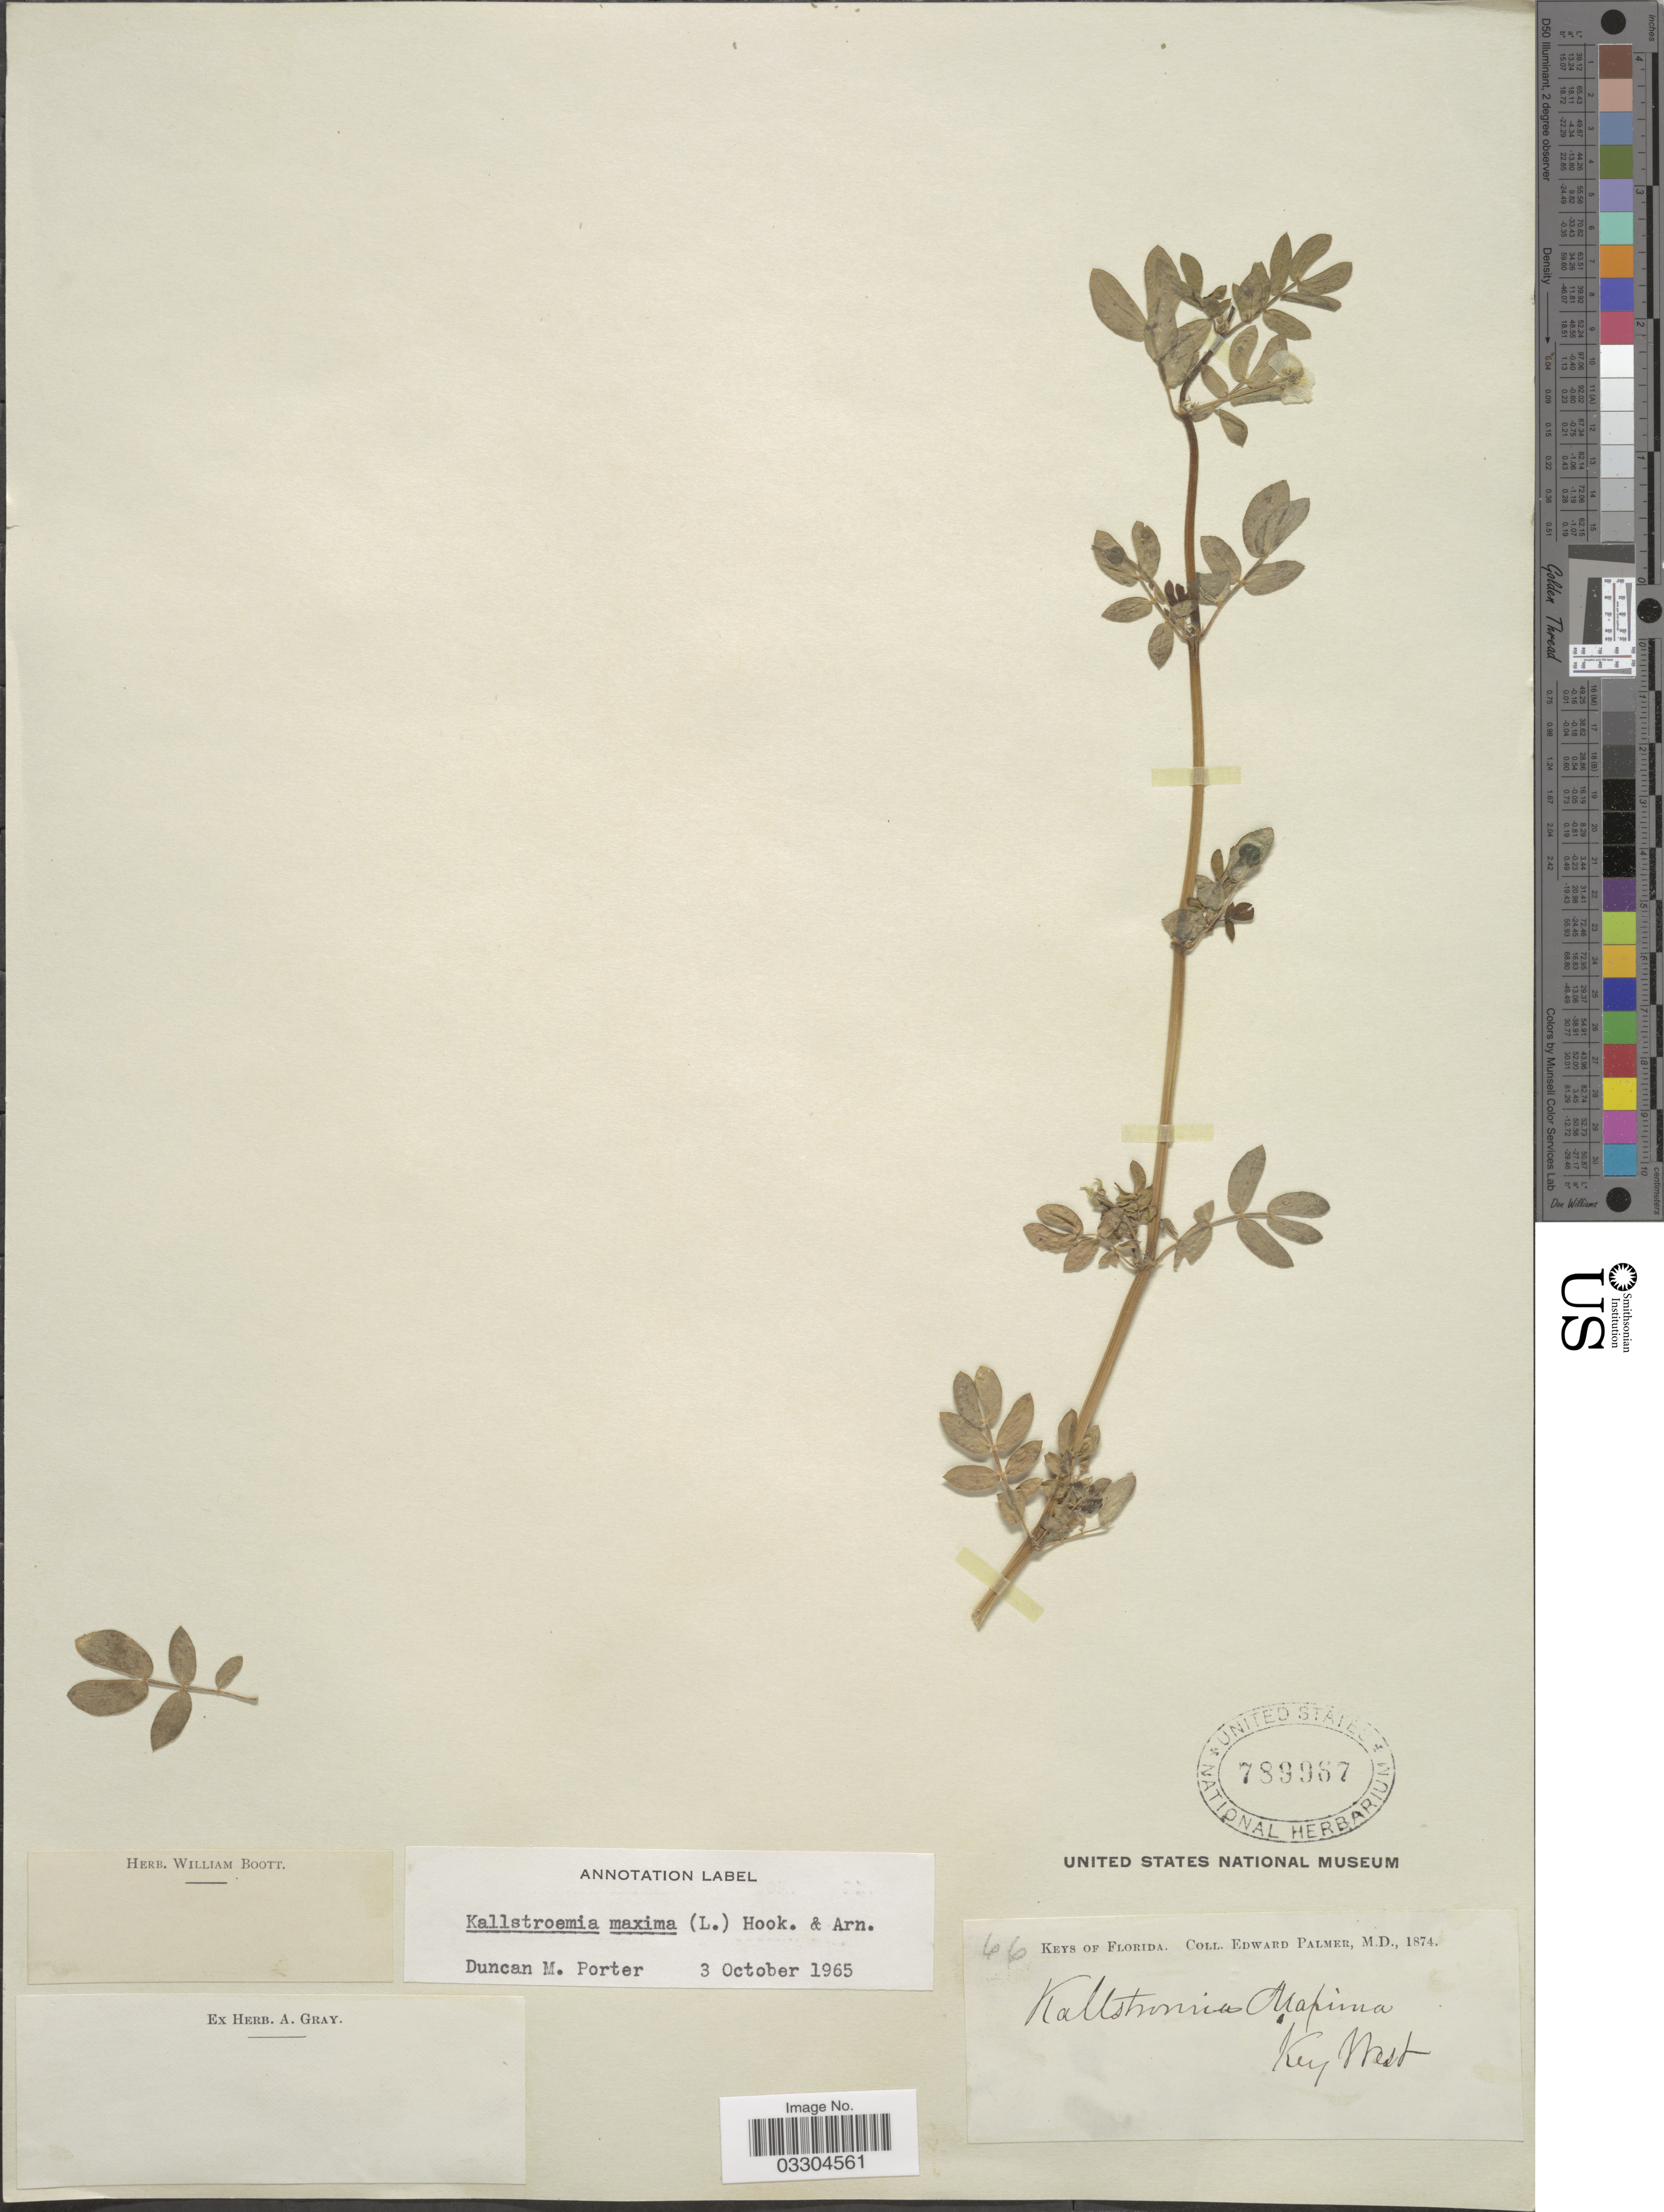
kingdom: Plantae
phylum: Tracheophyta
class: Magnoliopsida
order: Zygophyllales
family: Zygophyllaceae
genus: Kallstroemia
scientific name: Kallstroemia maxima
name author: (L.) Hook. & Arn.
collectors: E. Palmer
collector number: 66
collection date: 1874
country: United States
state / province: Florida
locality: Key West.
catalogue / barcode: US 789967